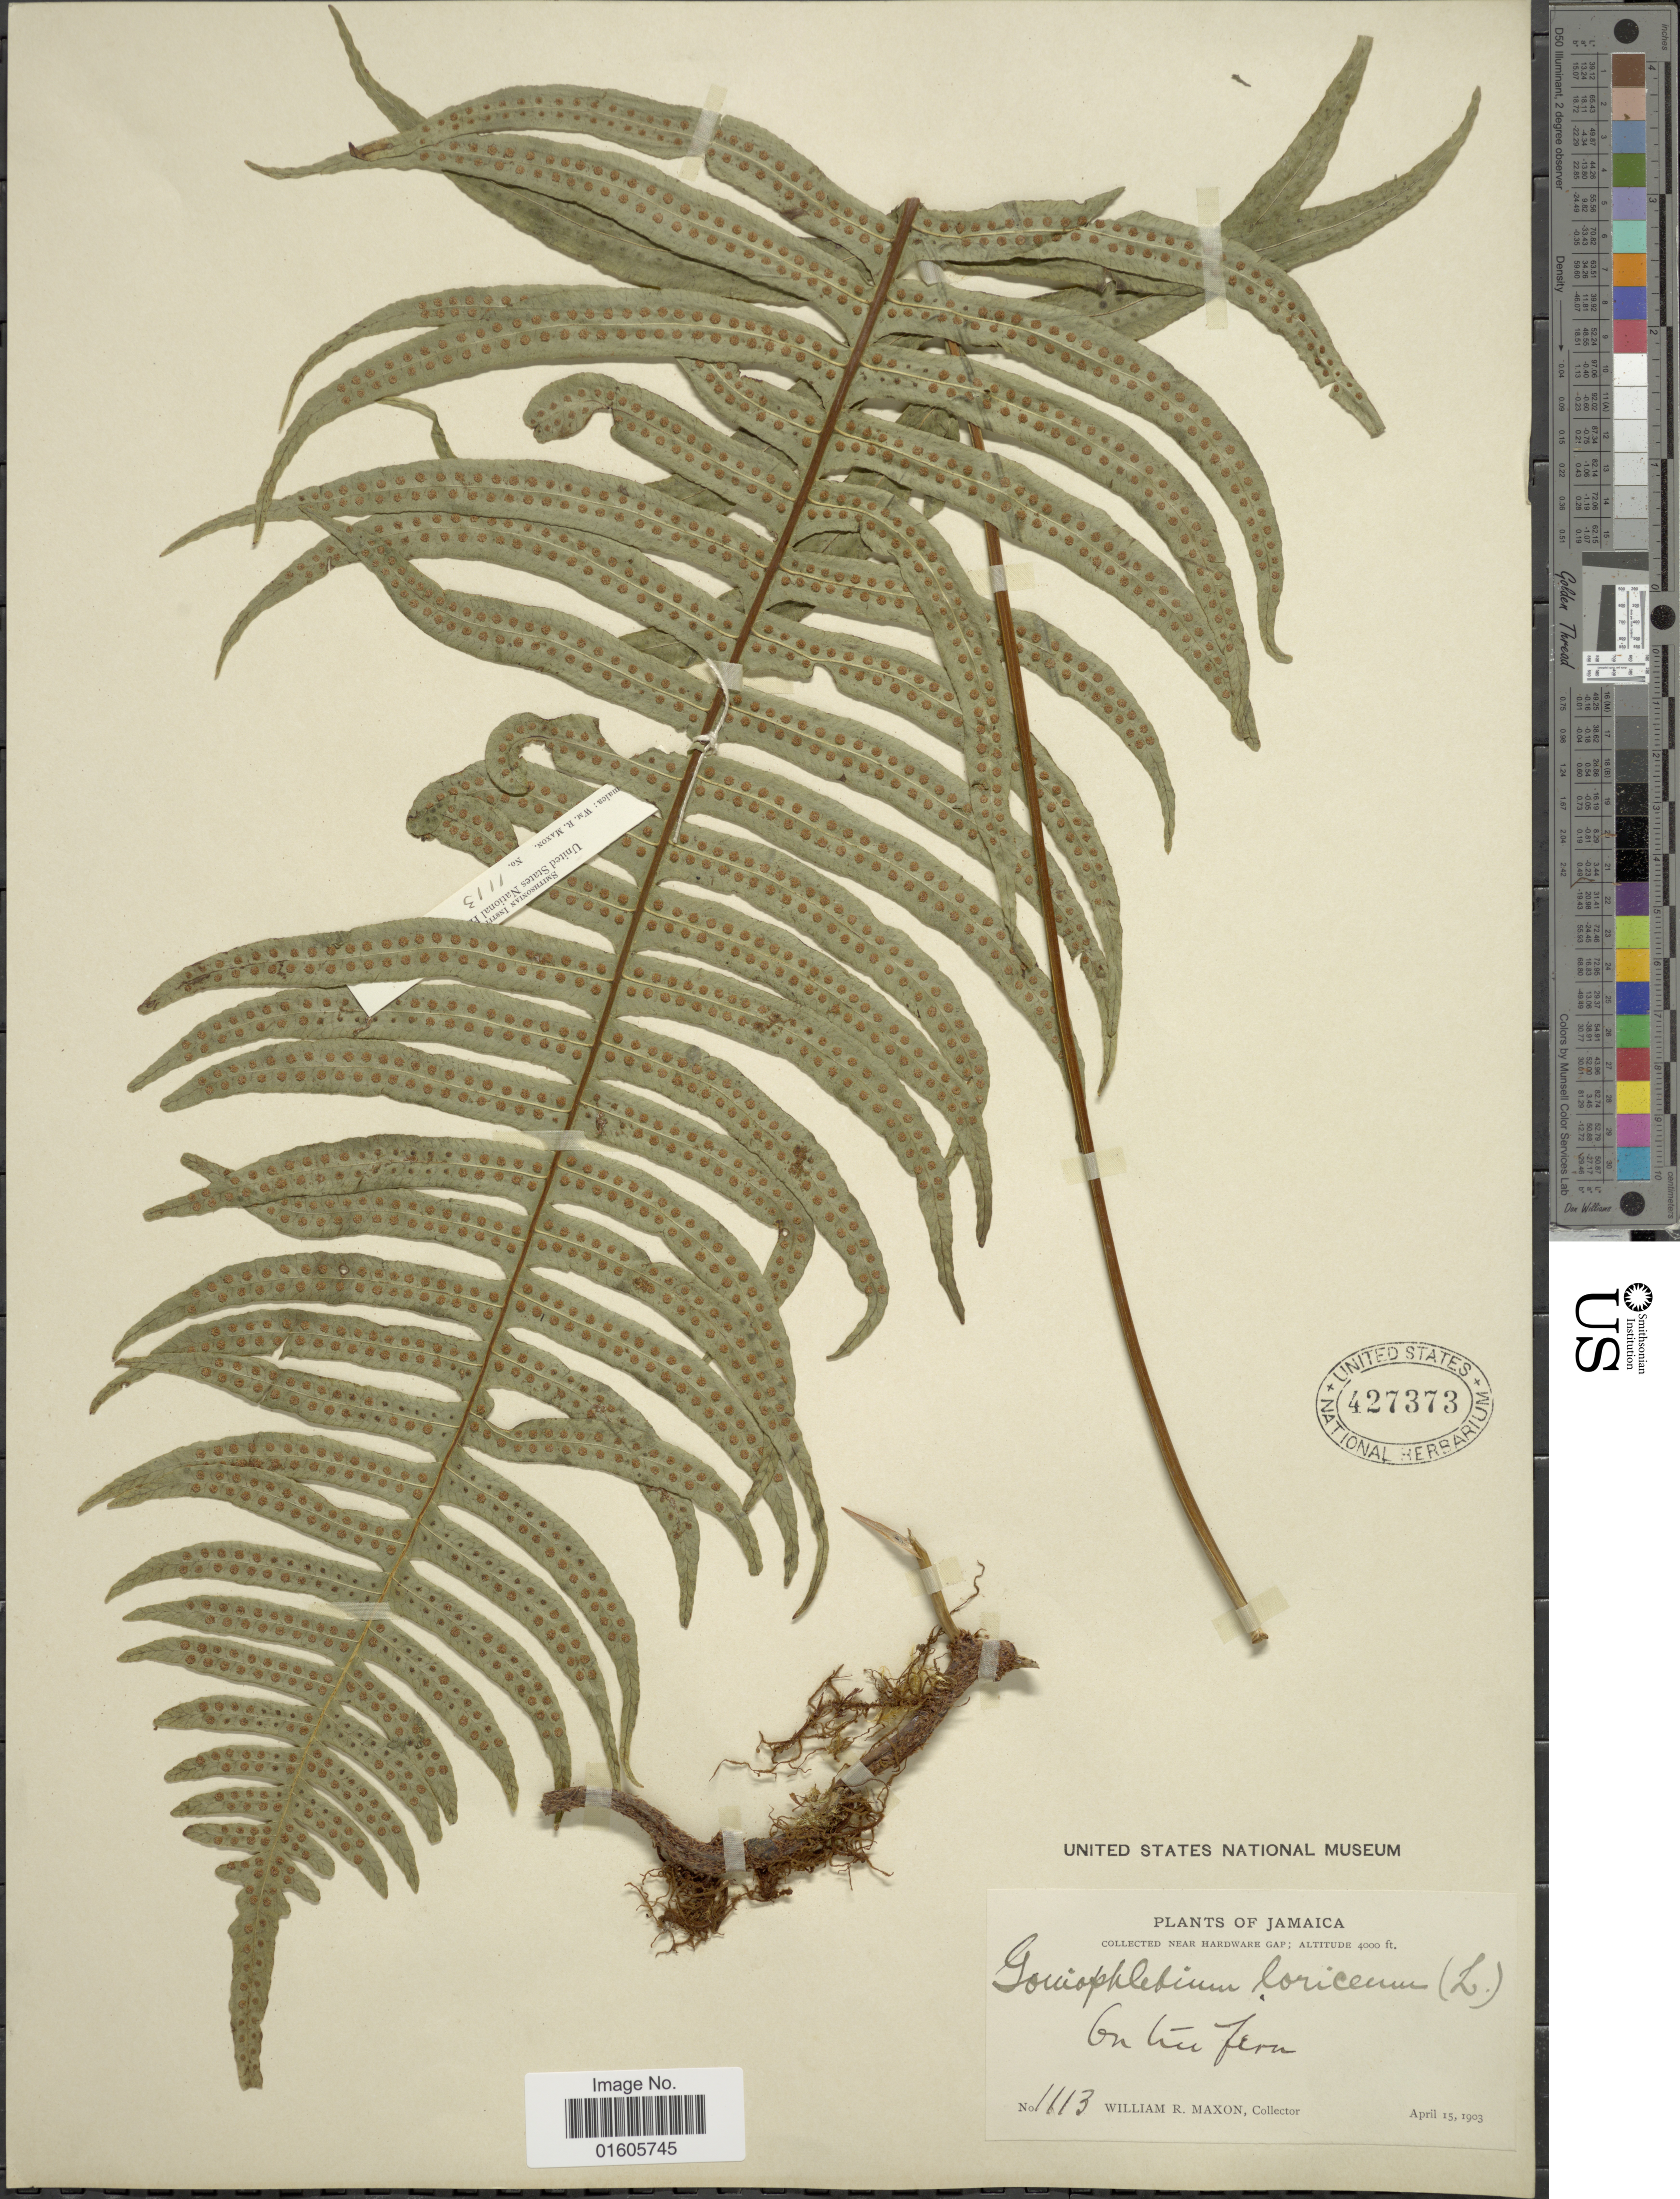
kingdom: Plantae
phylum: Tracheophyta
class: Polypodiopsida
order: Polypodiales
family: Polypodiaceae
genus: Serpocaulon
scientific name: Serpocaulon loriceum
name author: (L.) A.R. Sm.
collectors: W. R. Maxon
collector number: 1113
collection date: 1903-04-15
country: Jamaica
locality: Near Hardware Gap.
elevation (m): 1219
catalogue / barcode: US 427373